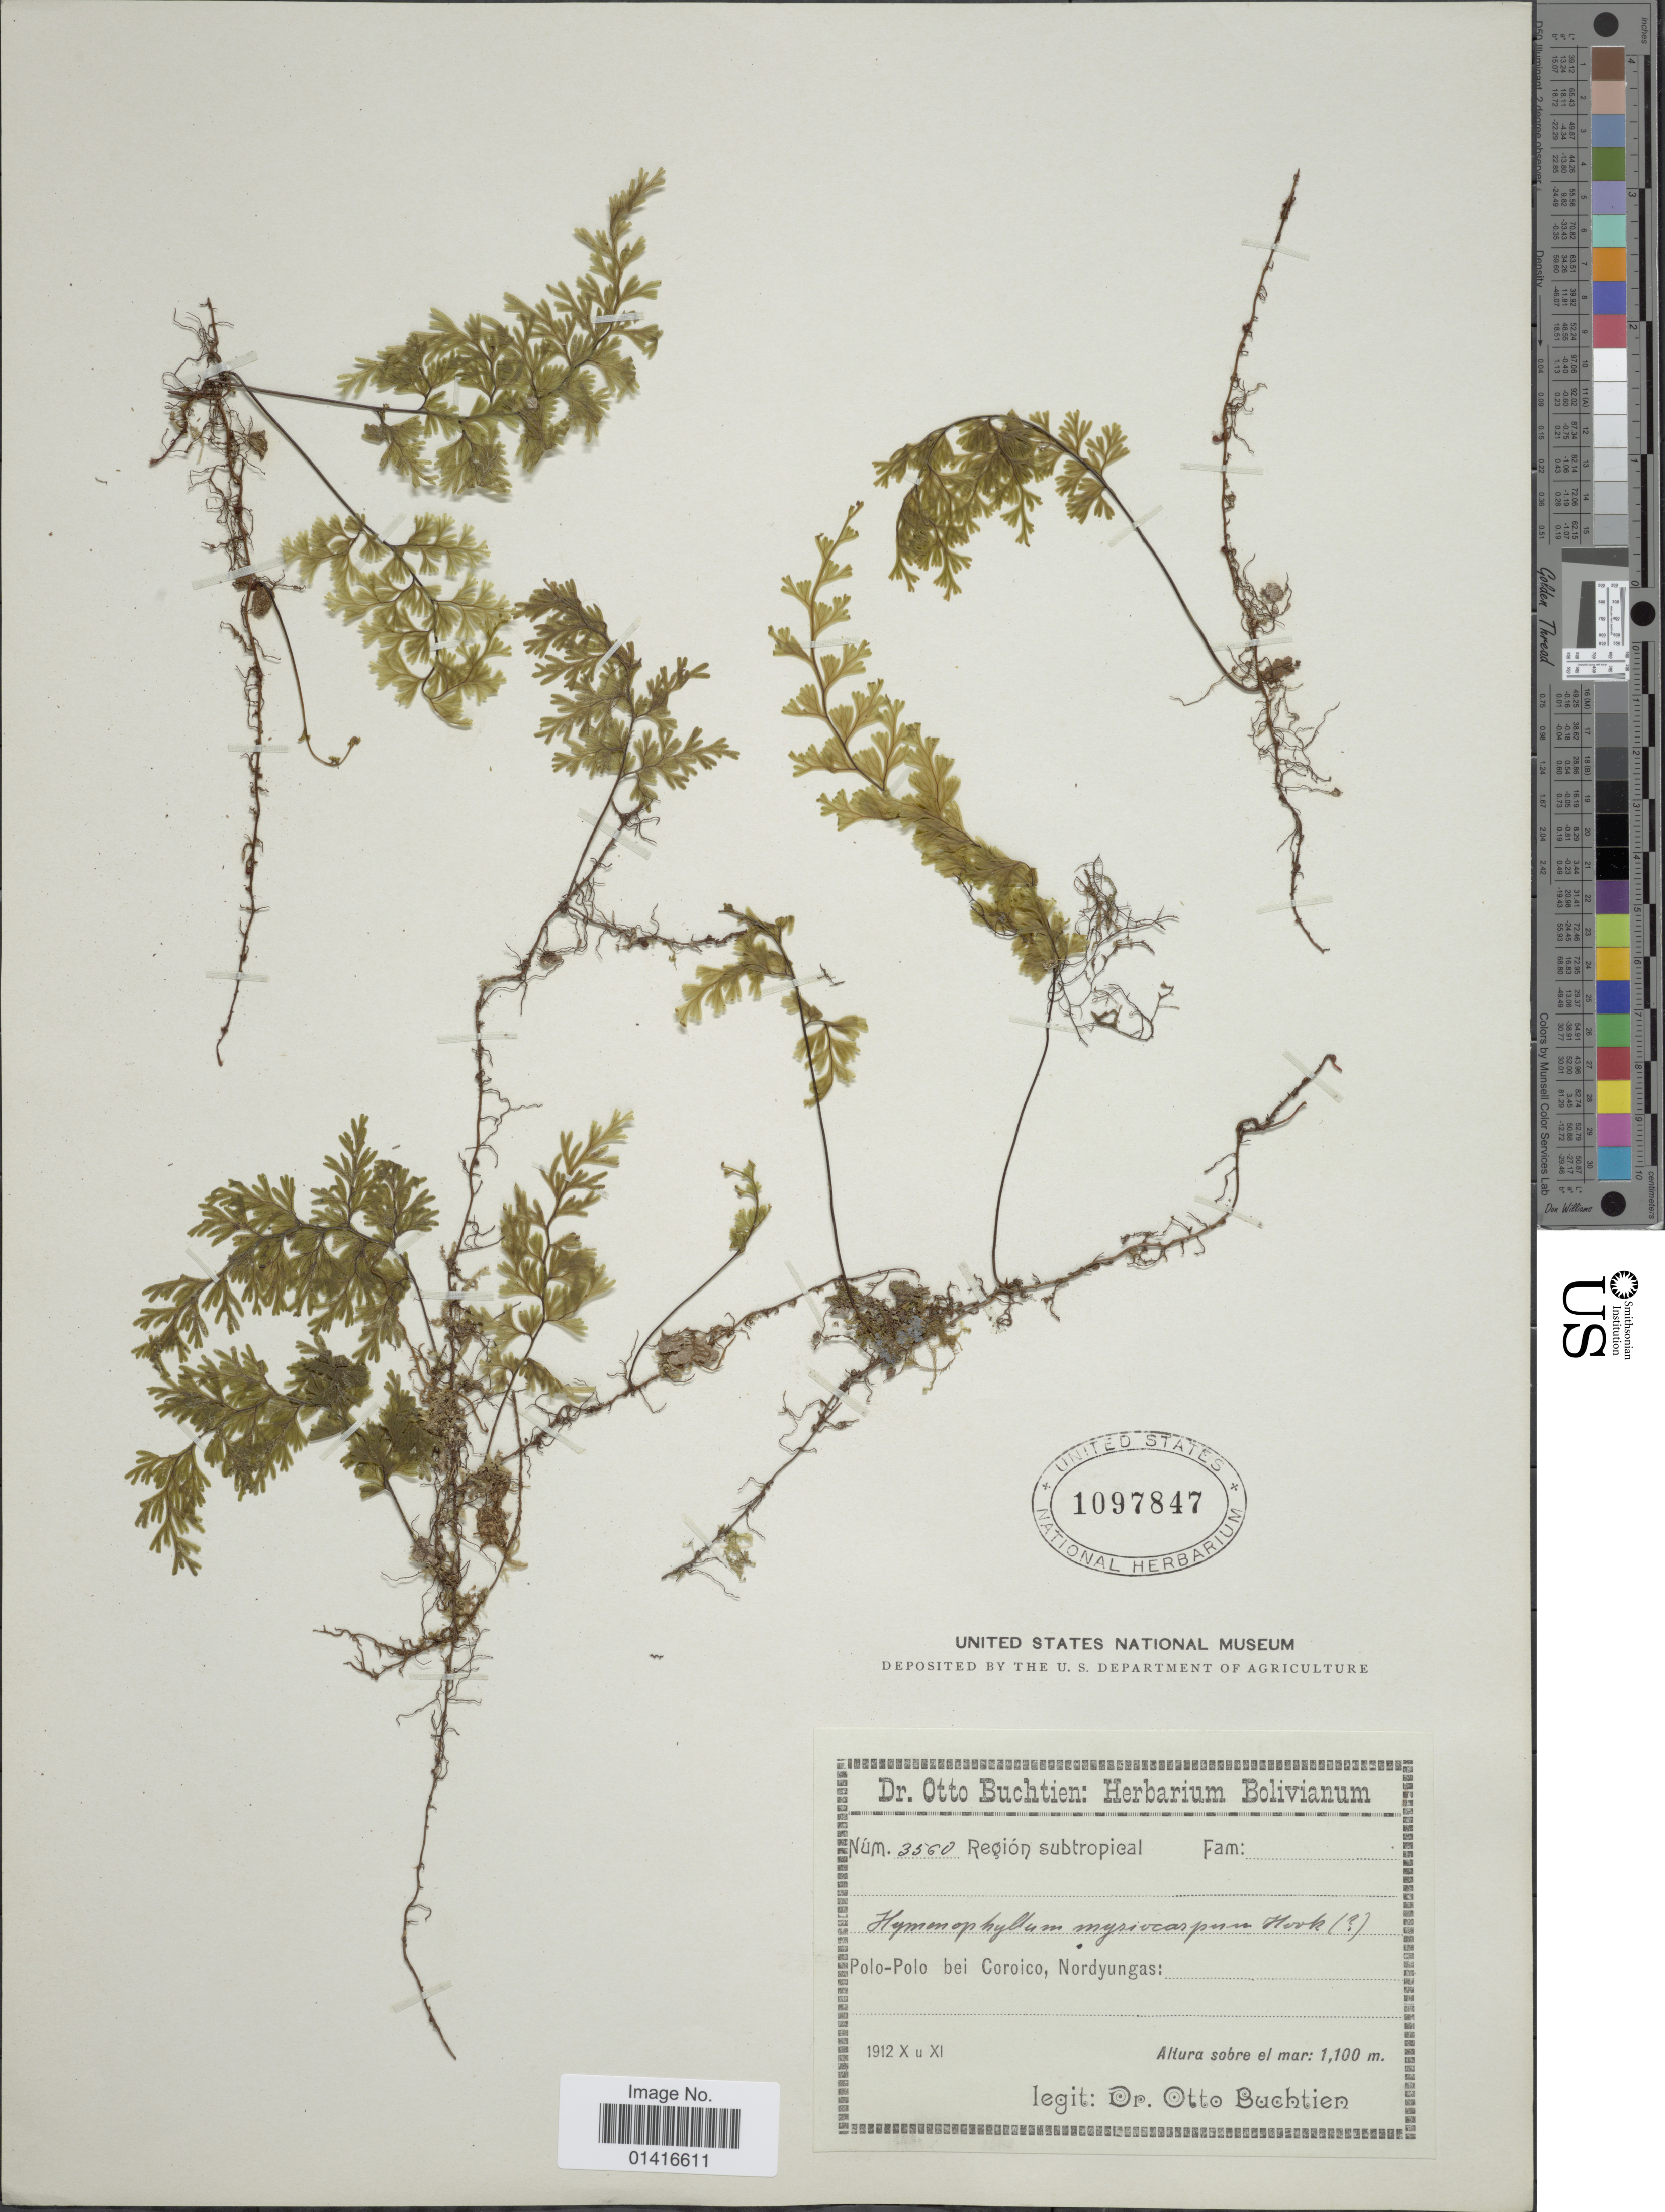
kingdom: Plantae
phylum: Tracheophyta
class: Polypodiopsida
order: Hymenophyllales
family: Hymenophyllaceae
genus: Hymenophyllum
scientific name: Hymenophyllum myriocarpum var. myriocarpum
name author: Hook.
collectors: O. Buchtien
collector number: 3560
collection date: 1912-10/1912-11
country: Bolivia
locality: Polo-Polo bei Coroico, Nordyungas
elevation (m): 1100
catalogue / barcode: US 1097847